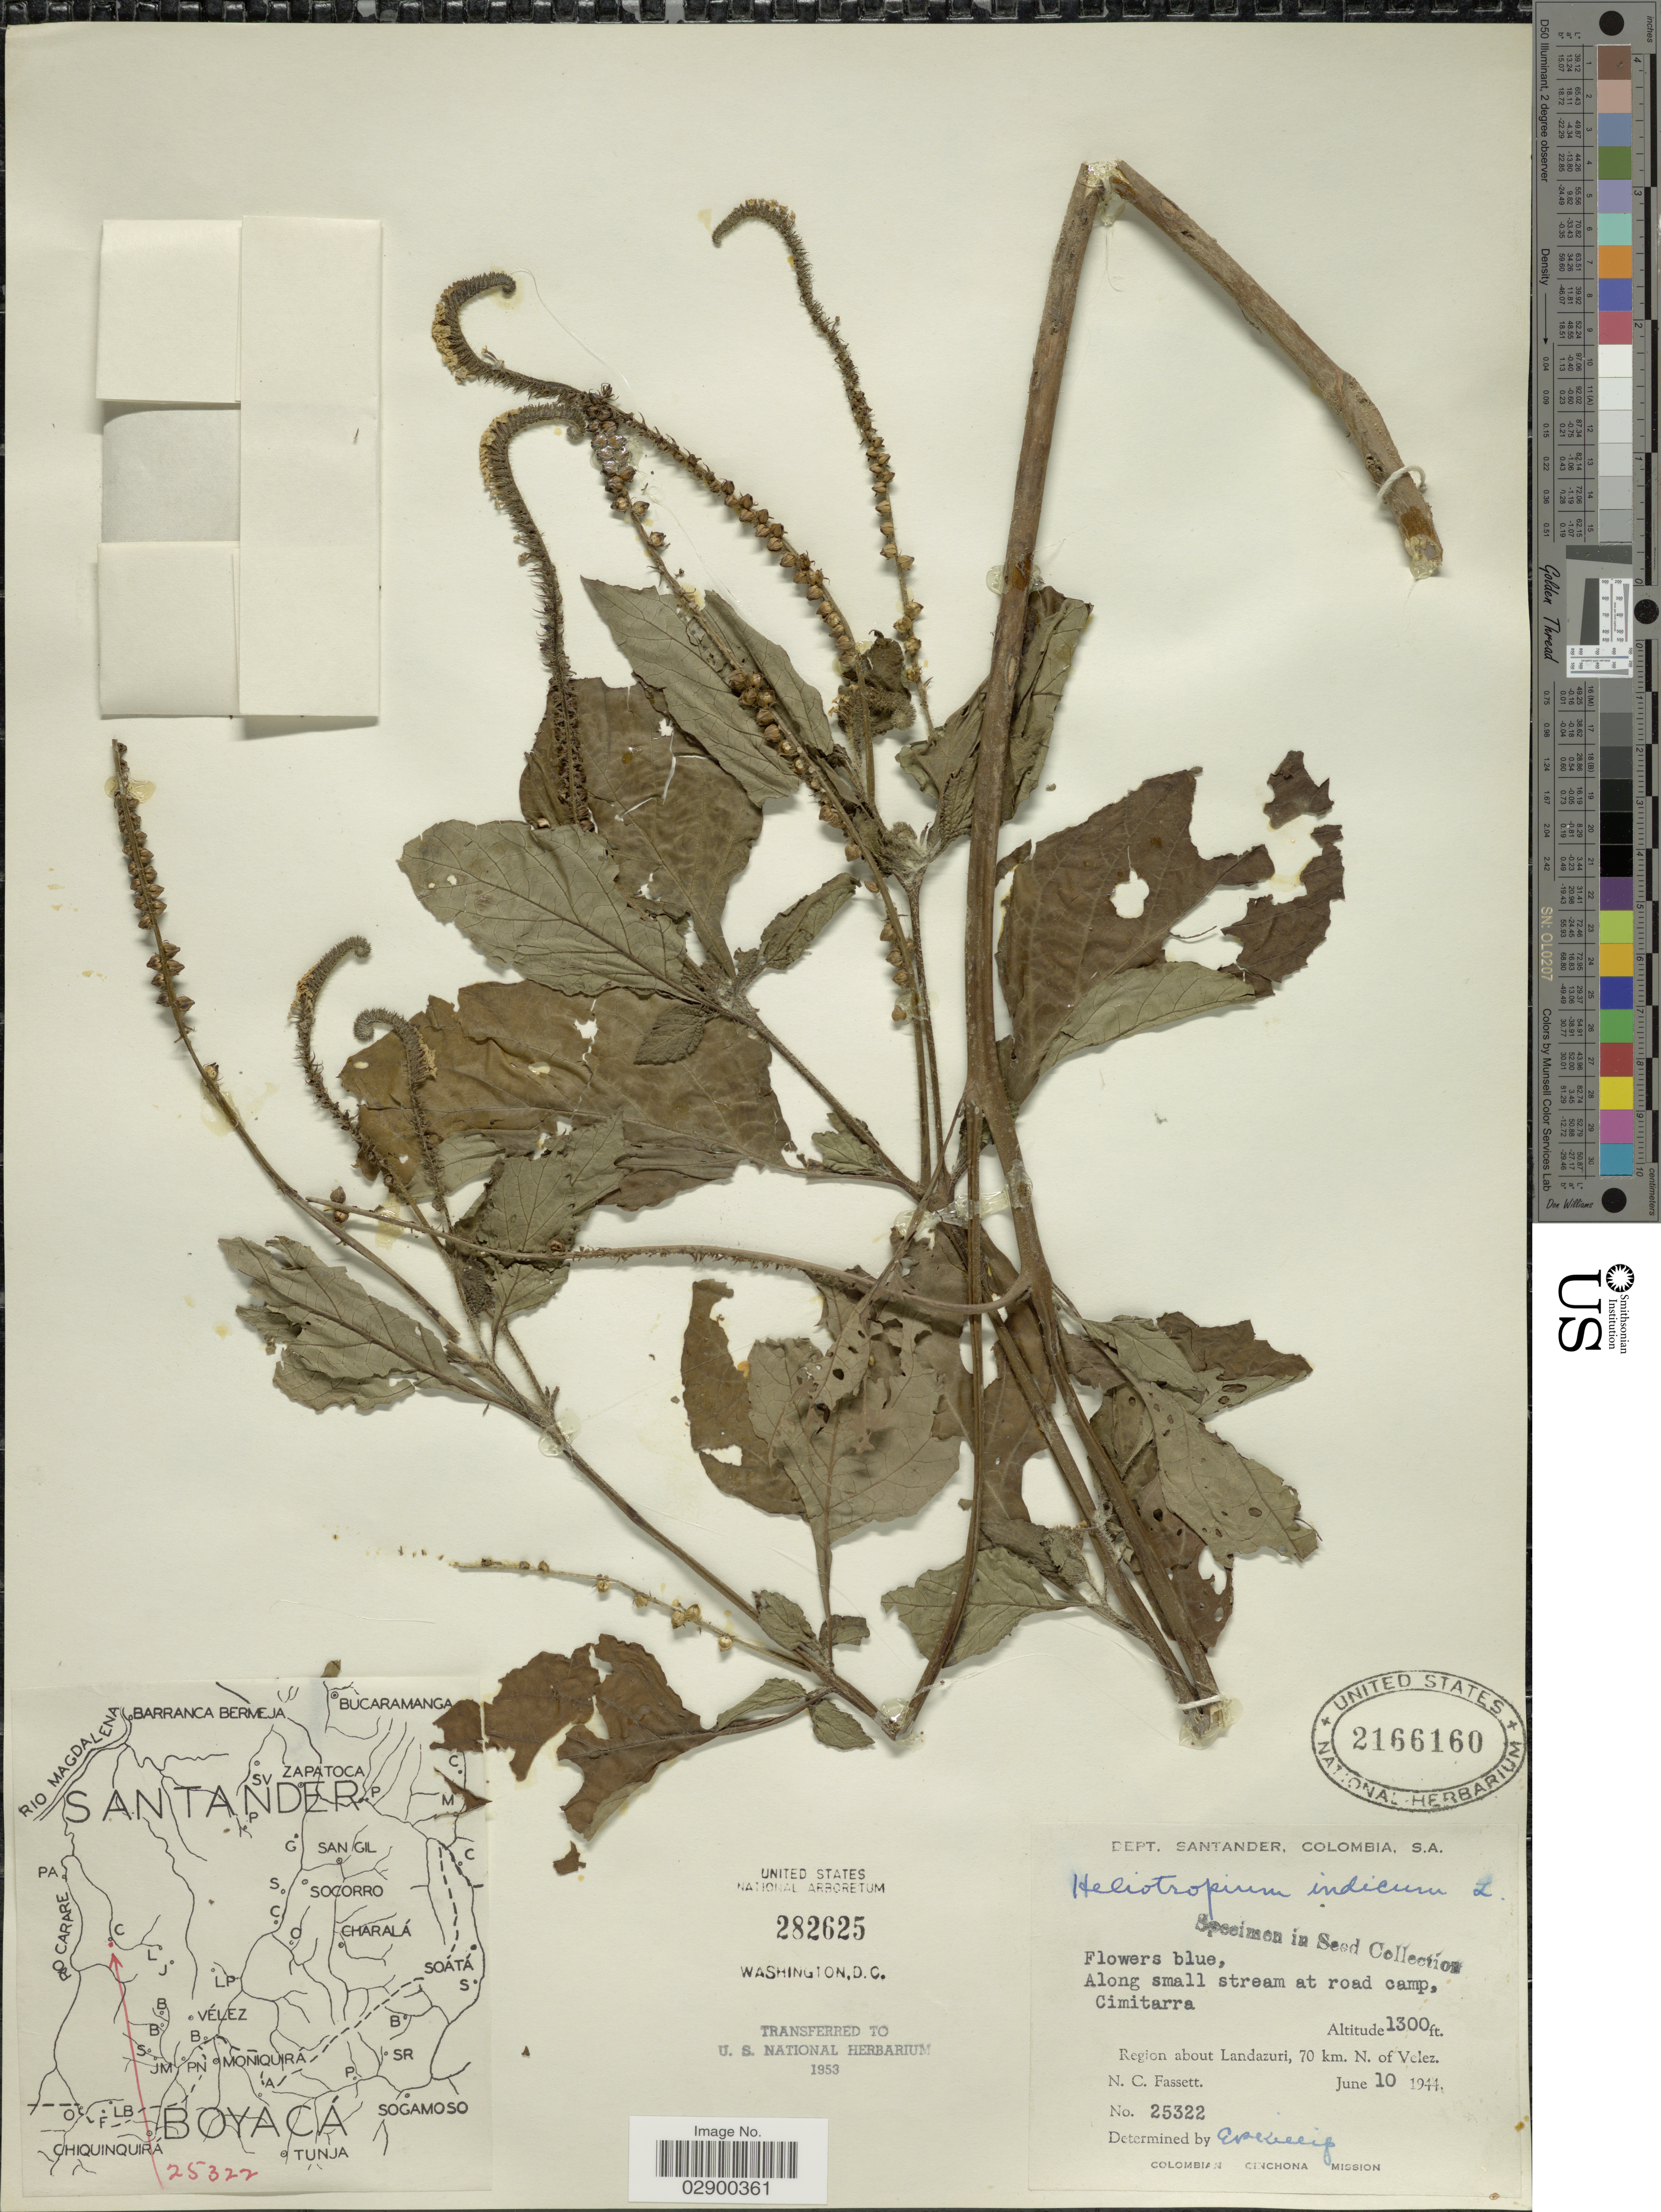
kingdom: Plantae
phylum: Tracheophyta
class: Magnoliopsida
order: Boraginales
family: Heliotropiaceae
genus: Heliotropium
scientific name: Heliotropium indicum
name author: L.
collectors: N. C. Fassett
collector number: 25322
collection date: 1944-06-10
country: Colombia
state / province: Santander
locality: Dept. Santander, Along small stream at road camp, Cimitarra, Region about Landazuri, 70 km. N. of Velez.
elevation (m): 396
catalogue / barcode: US 2166160